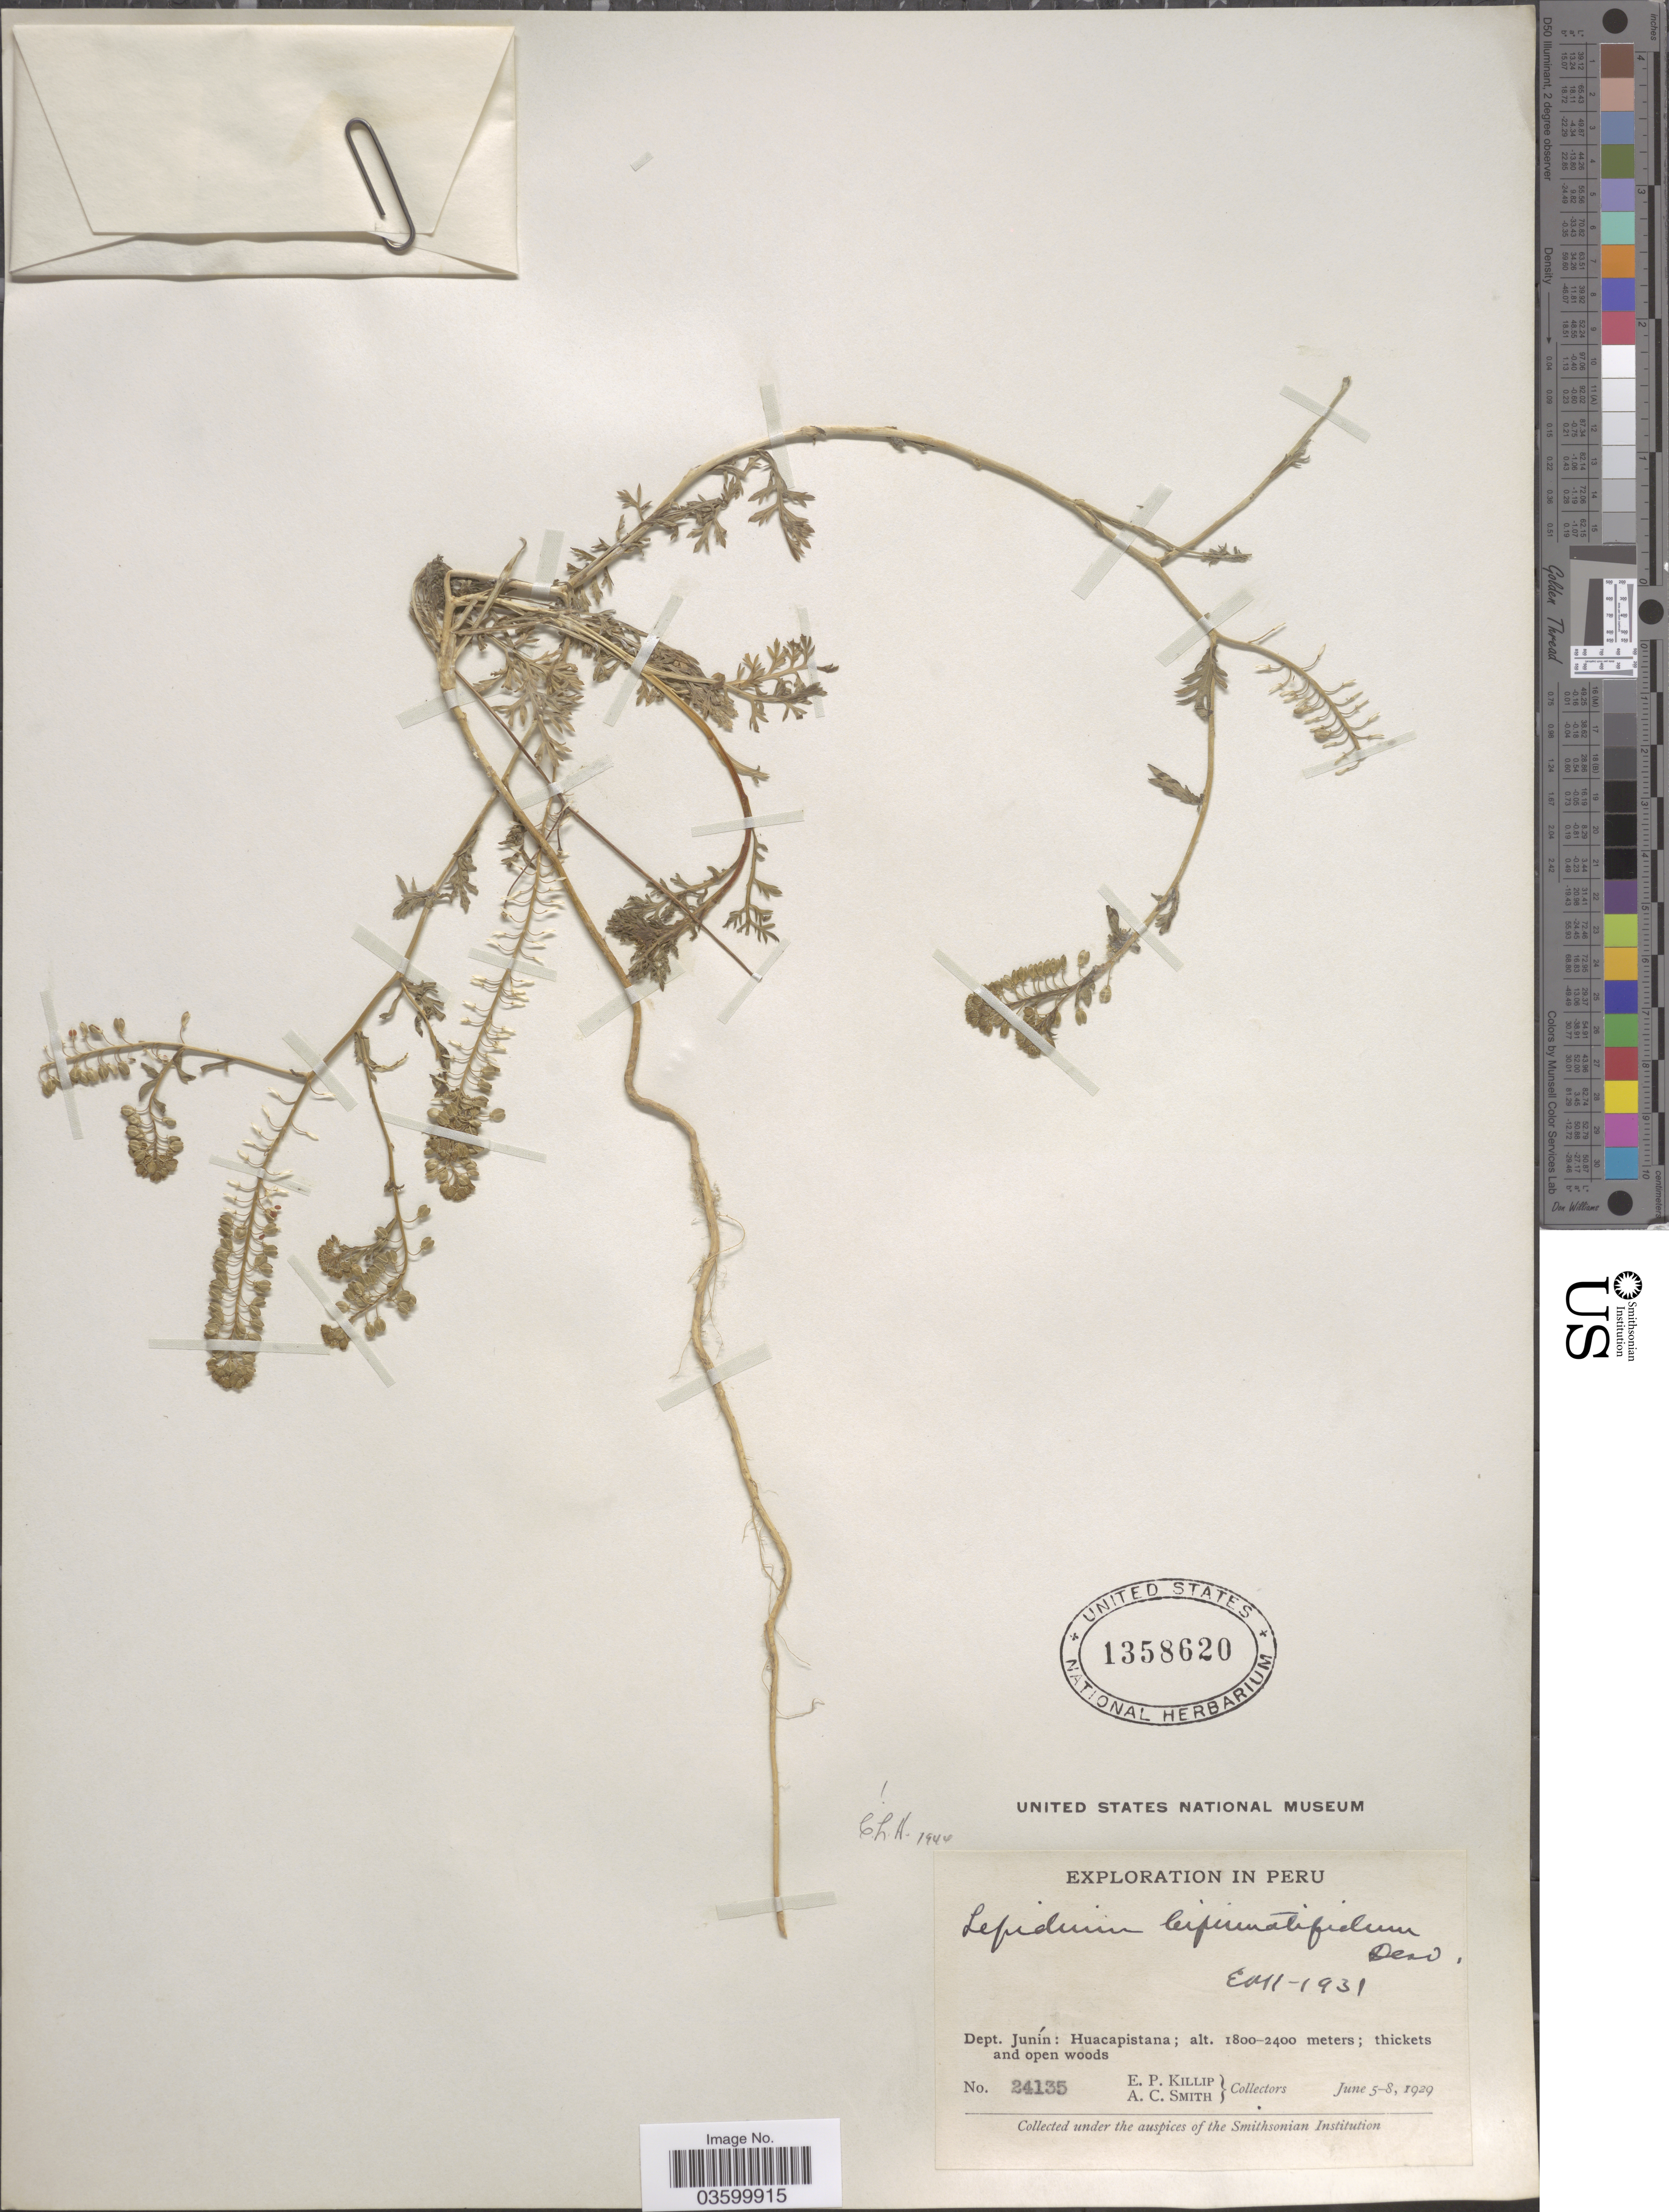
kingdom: Plantae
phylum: Tracheophyta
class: Magnoliopsida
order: Brassicales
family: Brassicaceae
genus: Lepidium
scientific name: Lepidium bipinnatifidum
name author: Desv.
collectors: E. P. Killip & A. C. Smith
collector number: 24135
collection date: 1929-06-05/1929-06-08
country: Peru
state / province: Junín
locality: Dept. Junín: Huacapistana.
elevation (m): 1800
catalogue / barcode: US 1358620